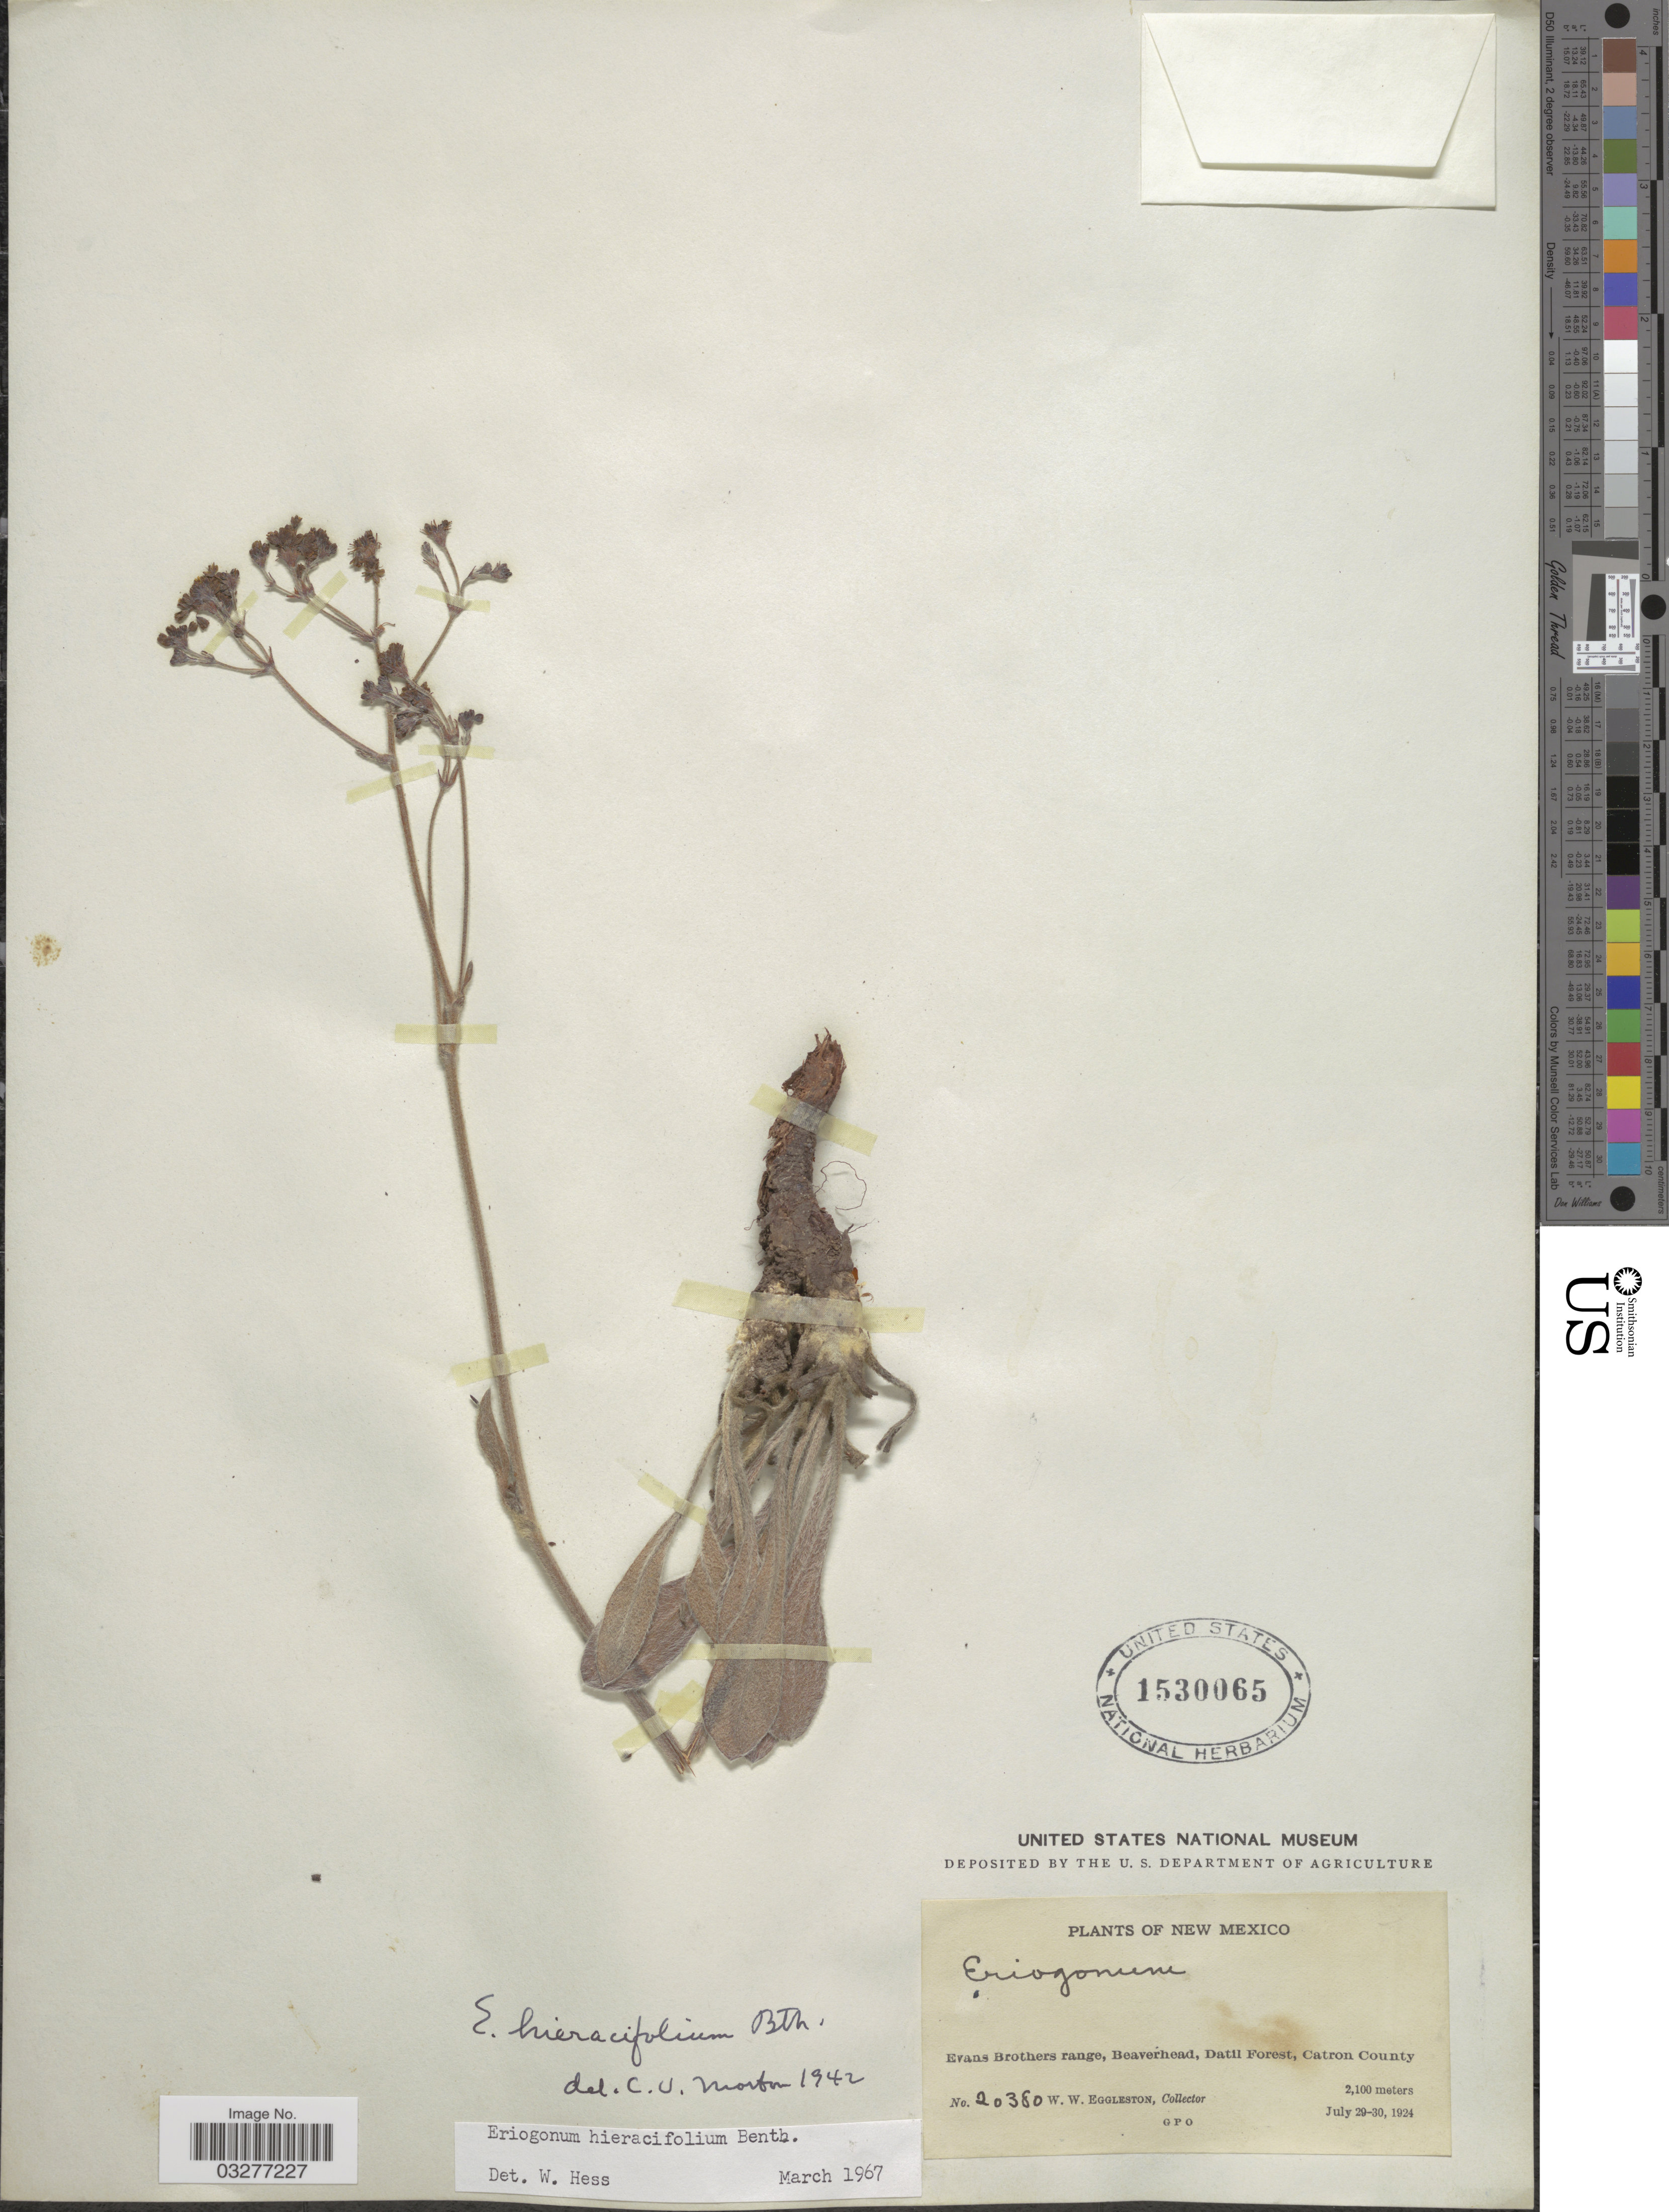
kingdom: Plantae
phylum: Tracheophyta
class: Magnoliopsida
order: Caryophyllales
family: Polygonaceae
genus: Eriogonum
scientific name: Eriogonum hieraciifolium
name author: Benth. in DC.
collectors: W. W. Eggleston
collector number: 20380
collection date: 1924-07-29/1924-07-30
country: United States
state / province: New Mexico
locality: Evans Brothers range, Beaverhead, Datil Forest, Catron County.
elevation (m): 2100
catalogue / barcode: US 1530065